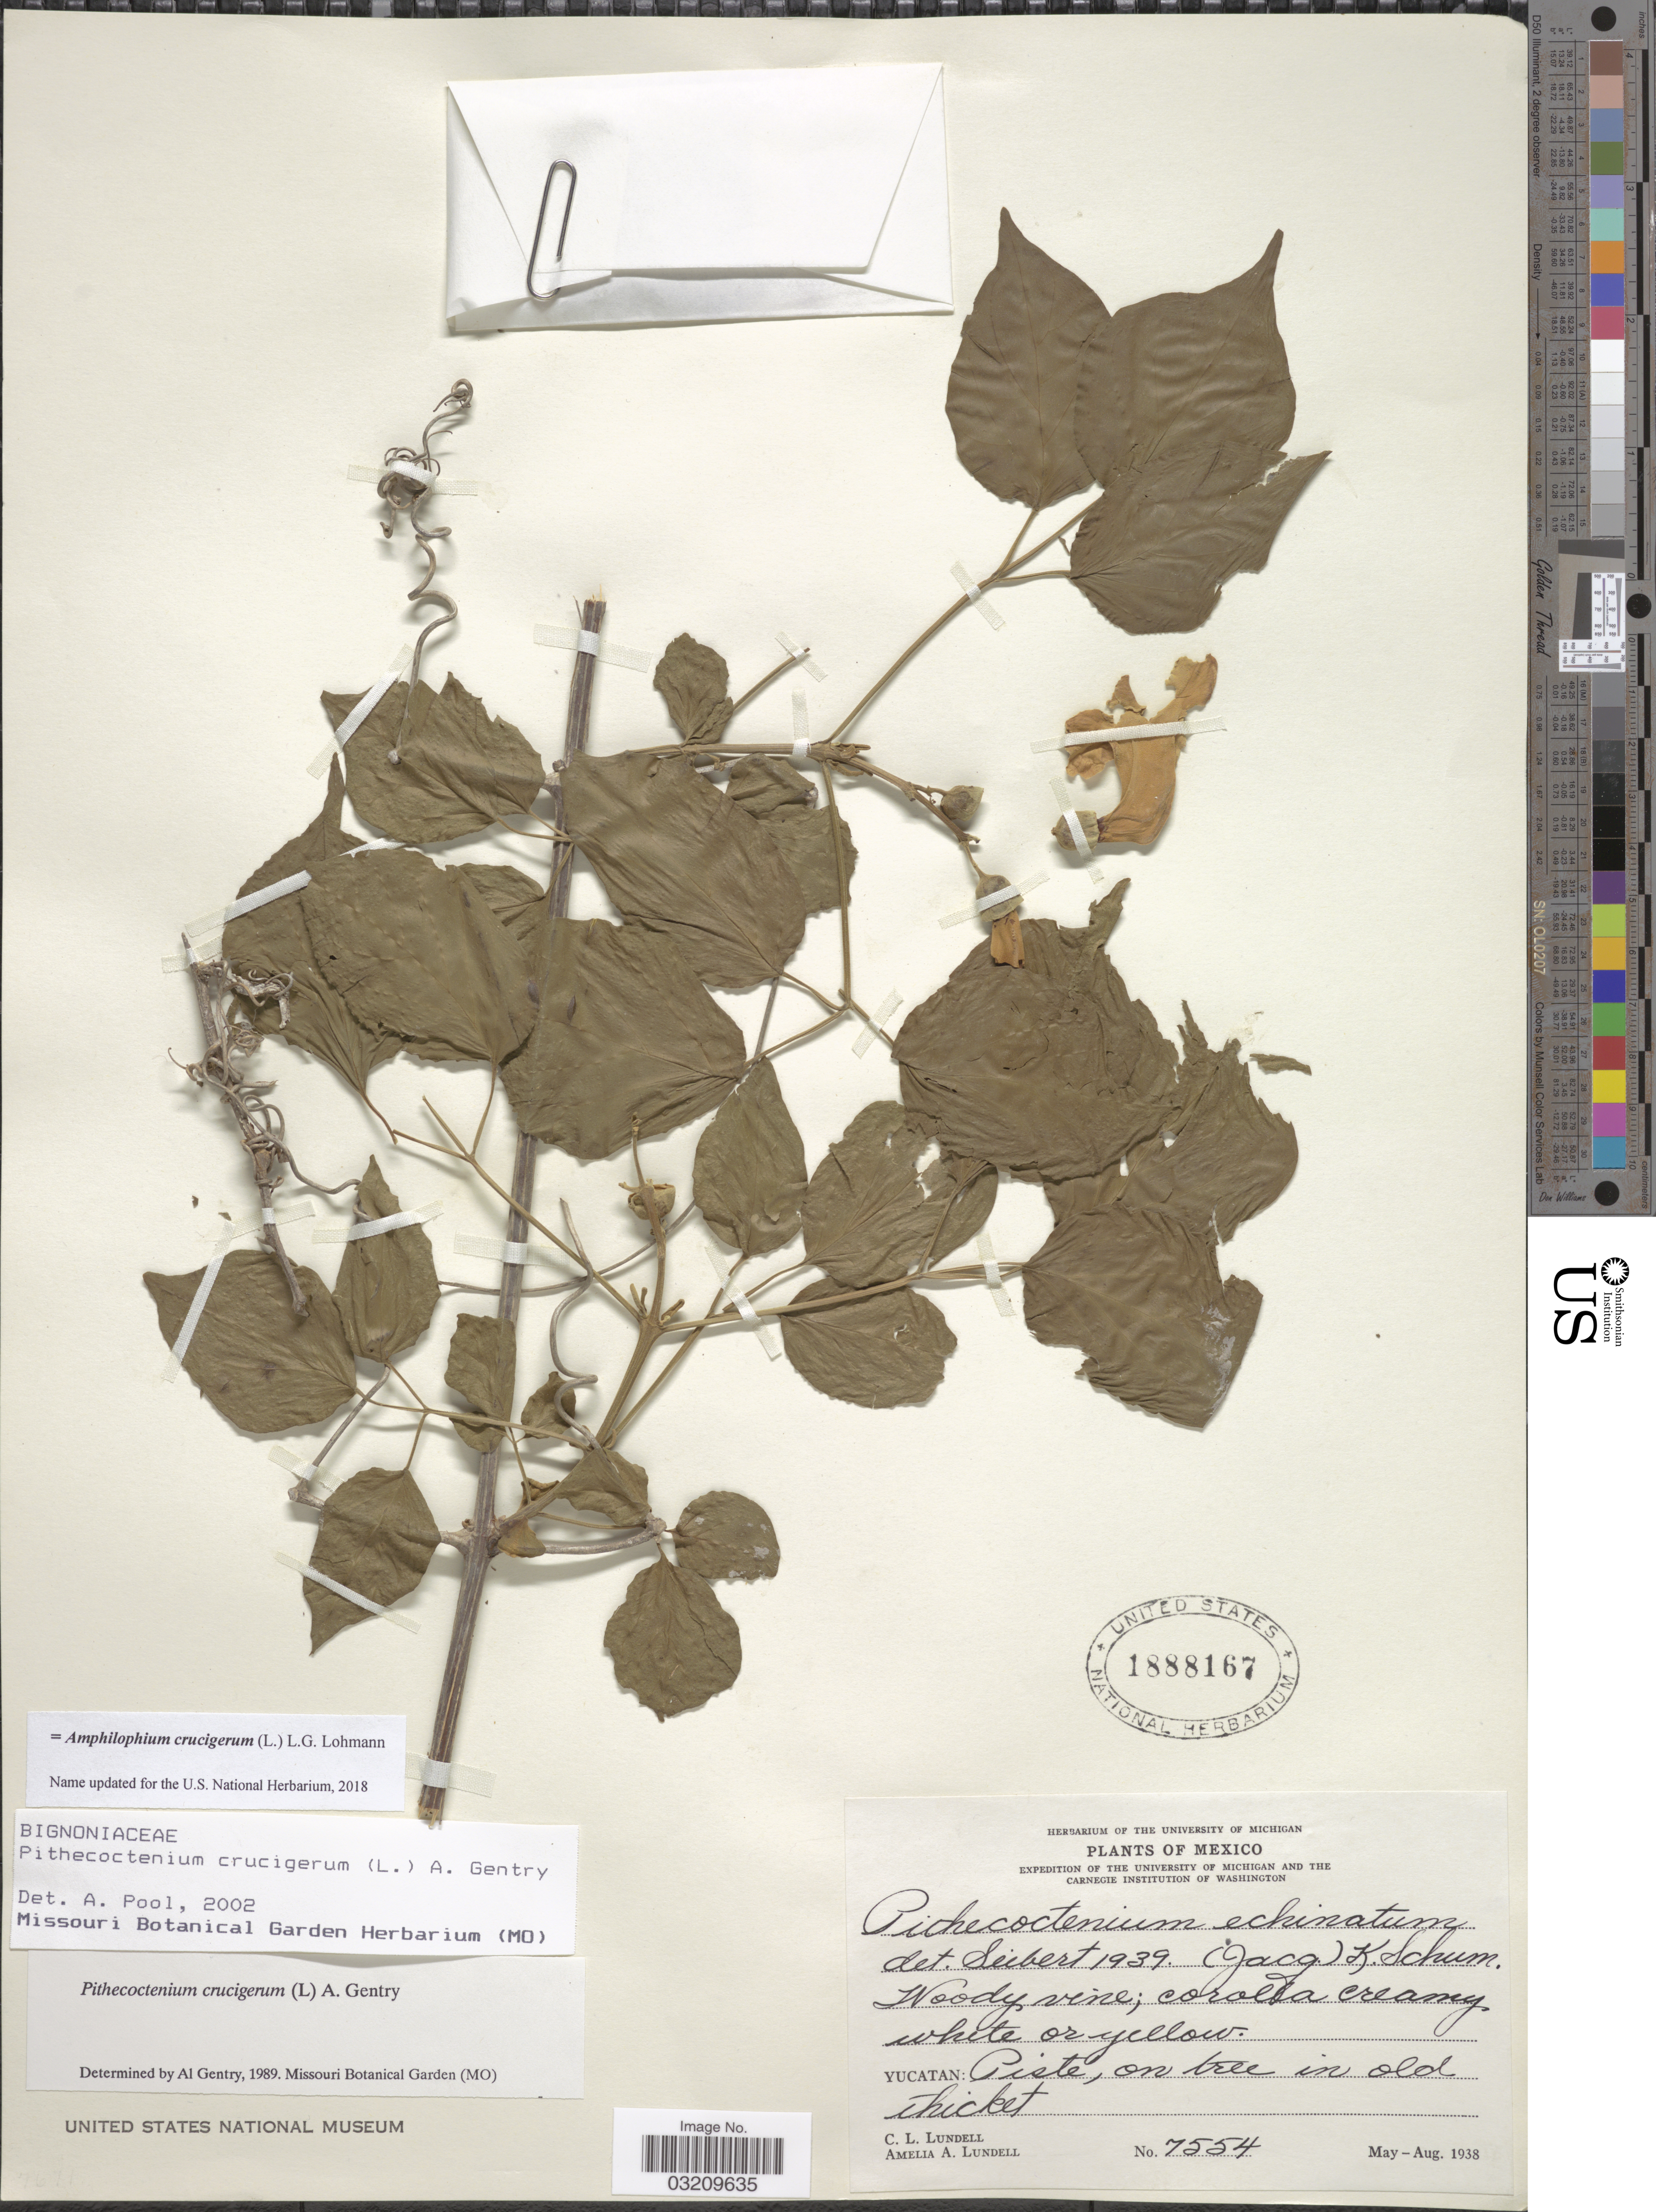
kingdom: Plantae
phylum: Tracheophyta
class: Magnoliopsida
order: Lamiales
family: Bignoniaceae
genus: Amphilophium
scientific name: Amphilophium crucigerum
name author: (L.) L.G. Lohmann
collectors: C. L. Lundell & A. A. Lundell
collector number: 7554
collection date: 1938-05/1938-08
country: Mexico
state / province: Yucatán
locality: Piste, on tree in old thicket.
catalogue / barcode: US 1888167